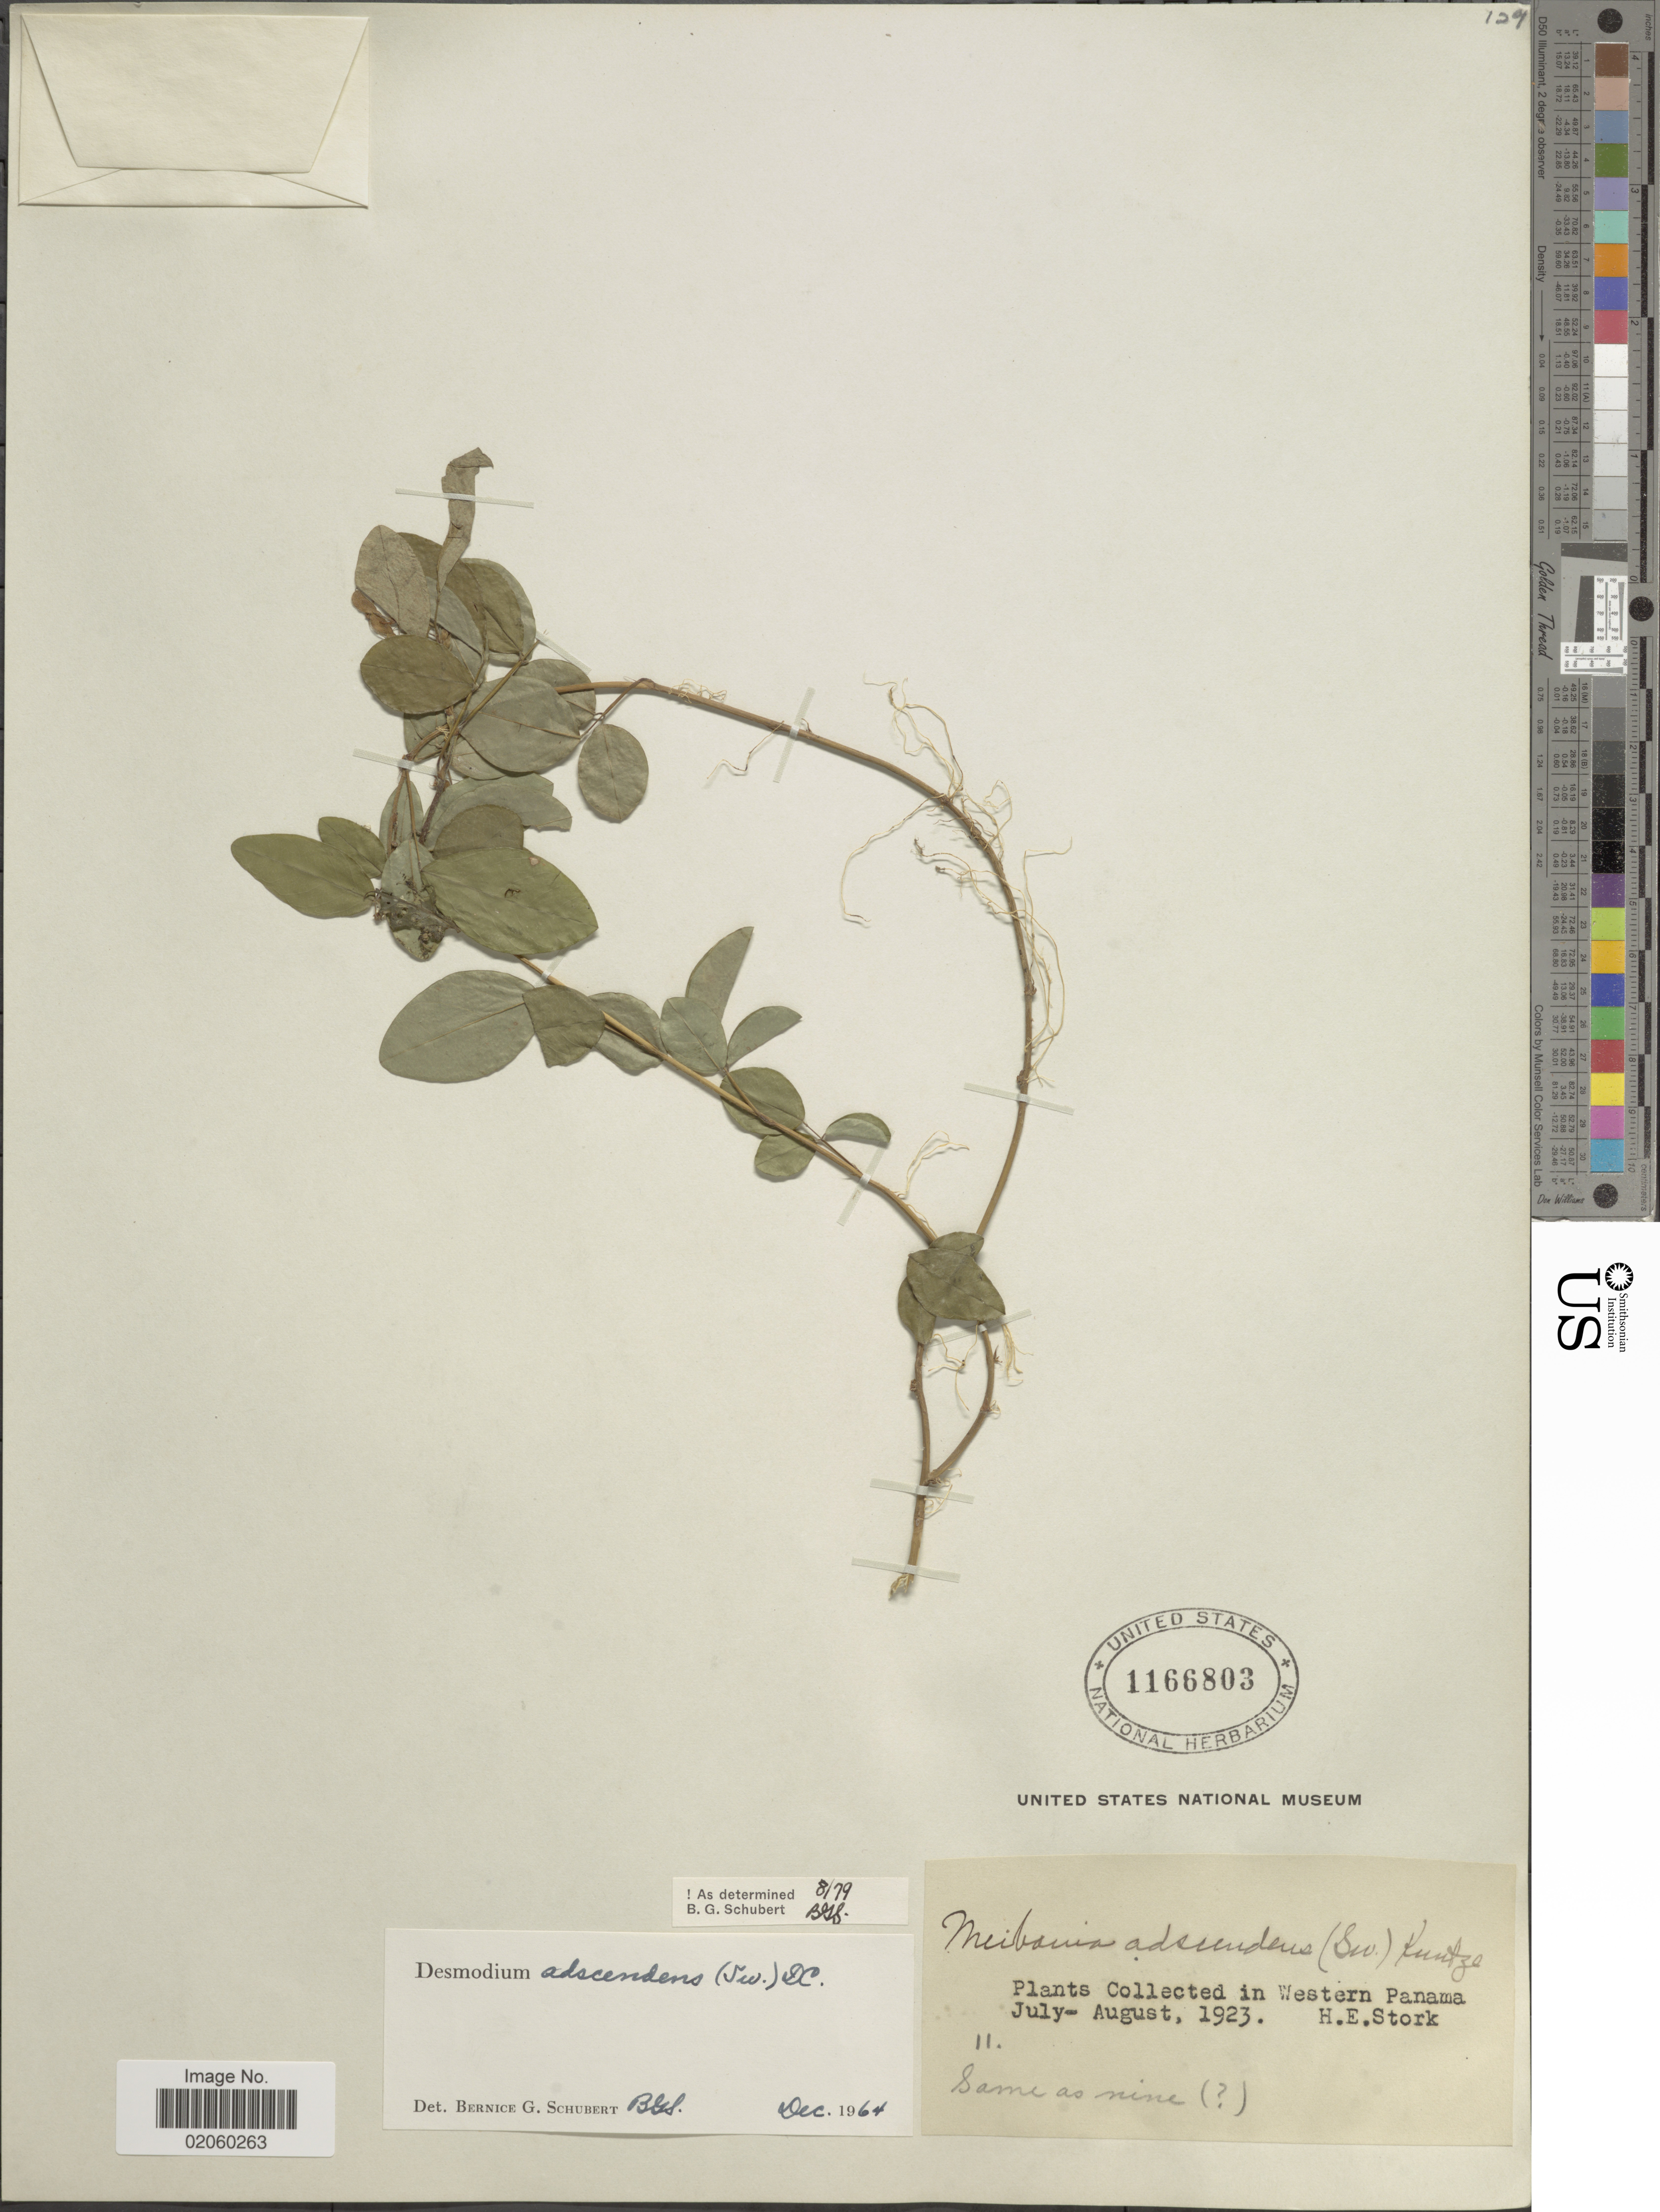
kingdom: Plantae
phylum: Tracheophyta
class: Magnoliopsida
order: Fabales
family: Fabaceae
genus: Grona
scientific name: Grona adscendens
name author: (Sw.) H. Ohashi & K. Ohashi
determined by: Strong, Mark T., (BOT), Smithsonian Institution - National Museum of Natural History (UNITED STATES)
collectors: H. E. Stork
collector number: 11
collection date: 1923-07/1923-08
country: Panama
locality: Western Panama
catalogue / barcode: US 1166803